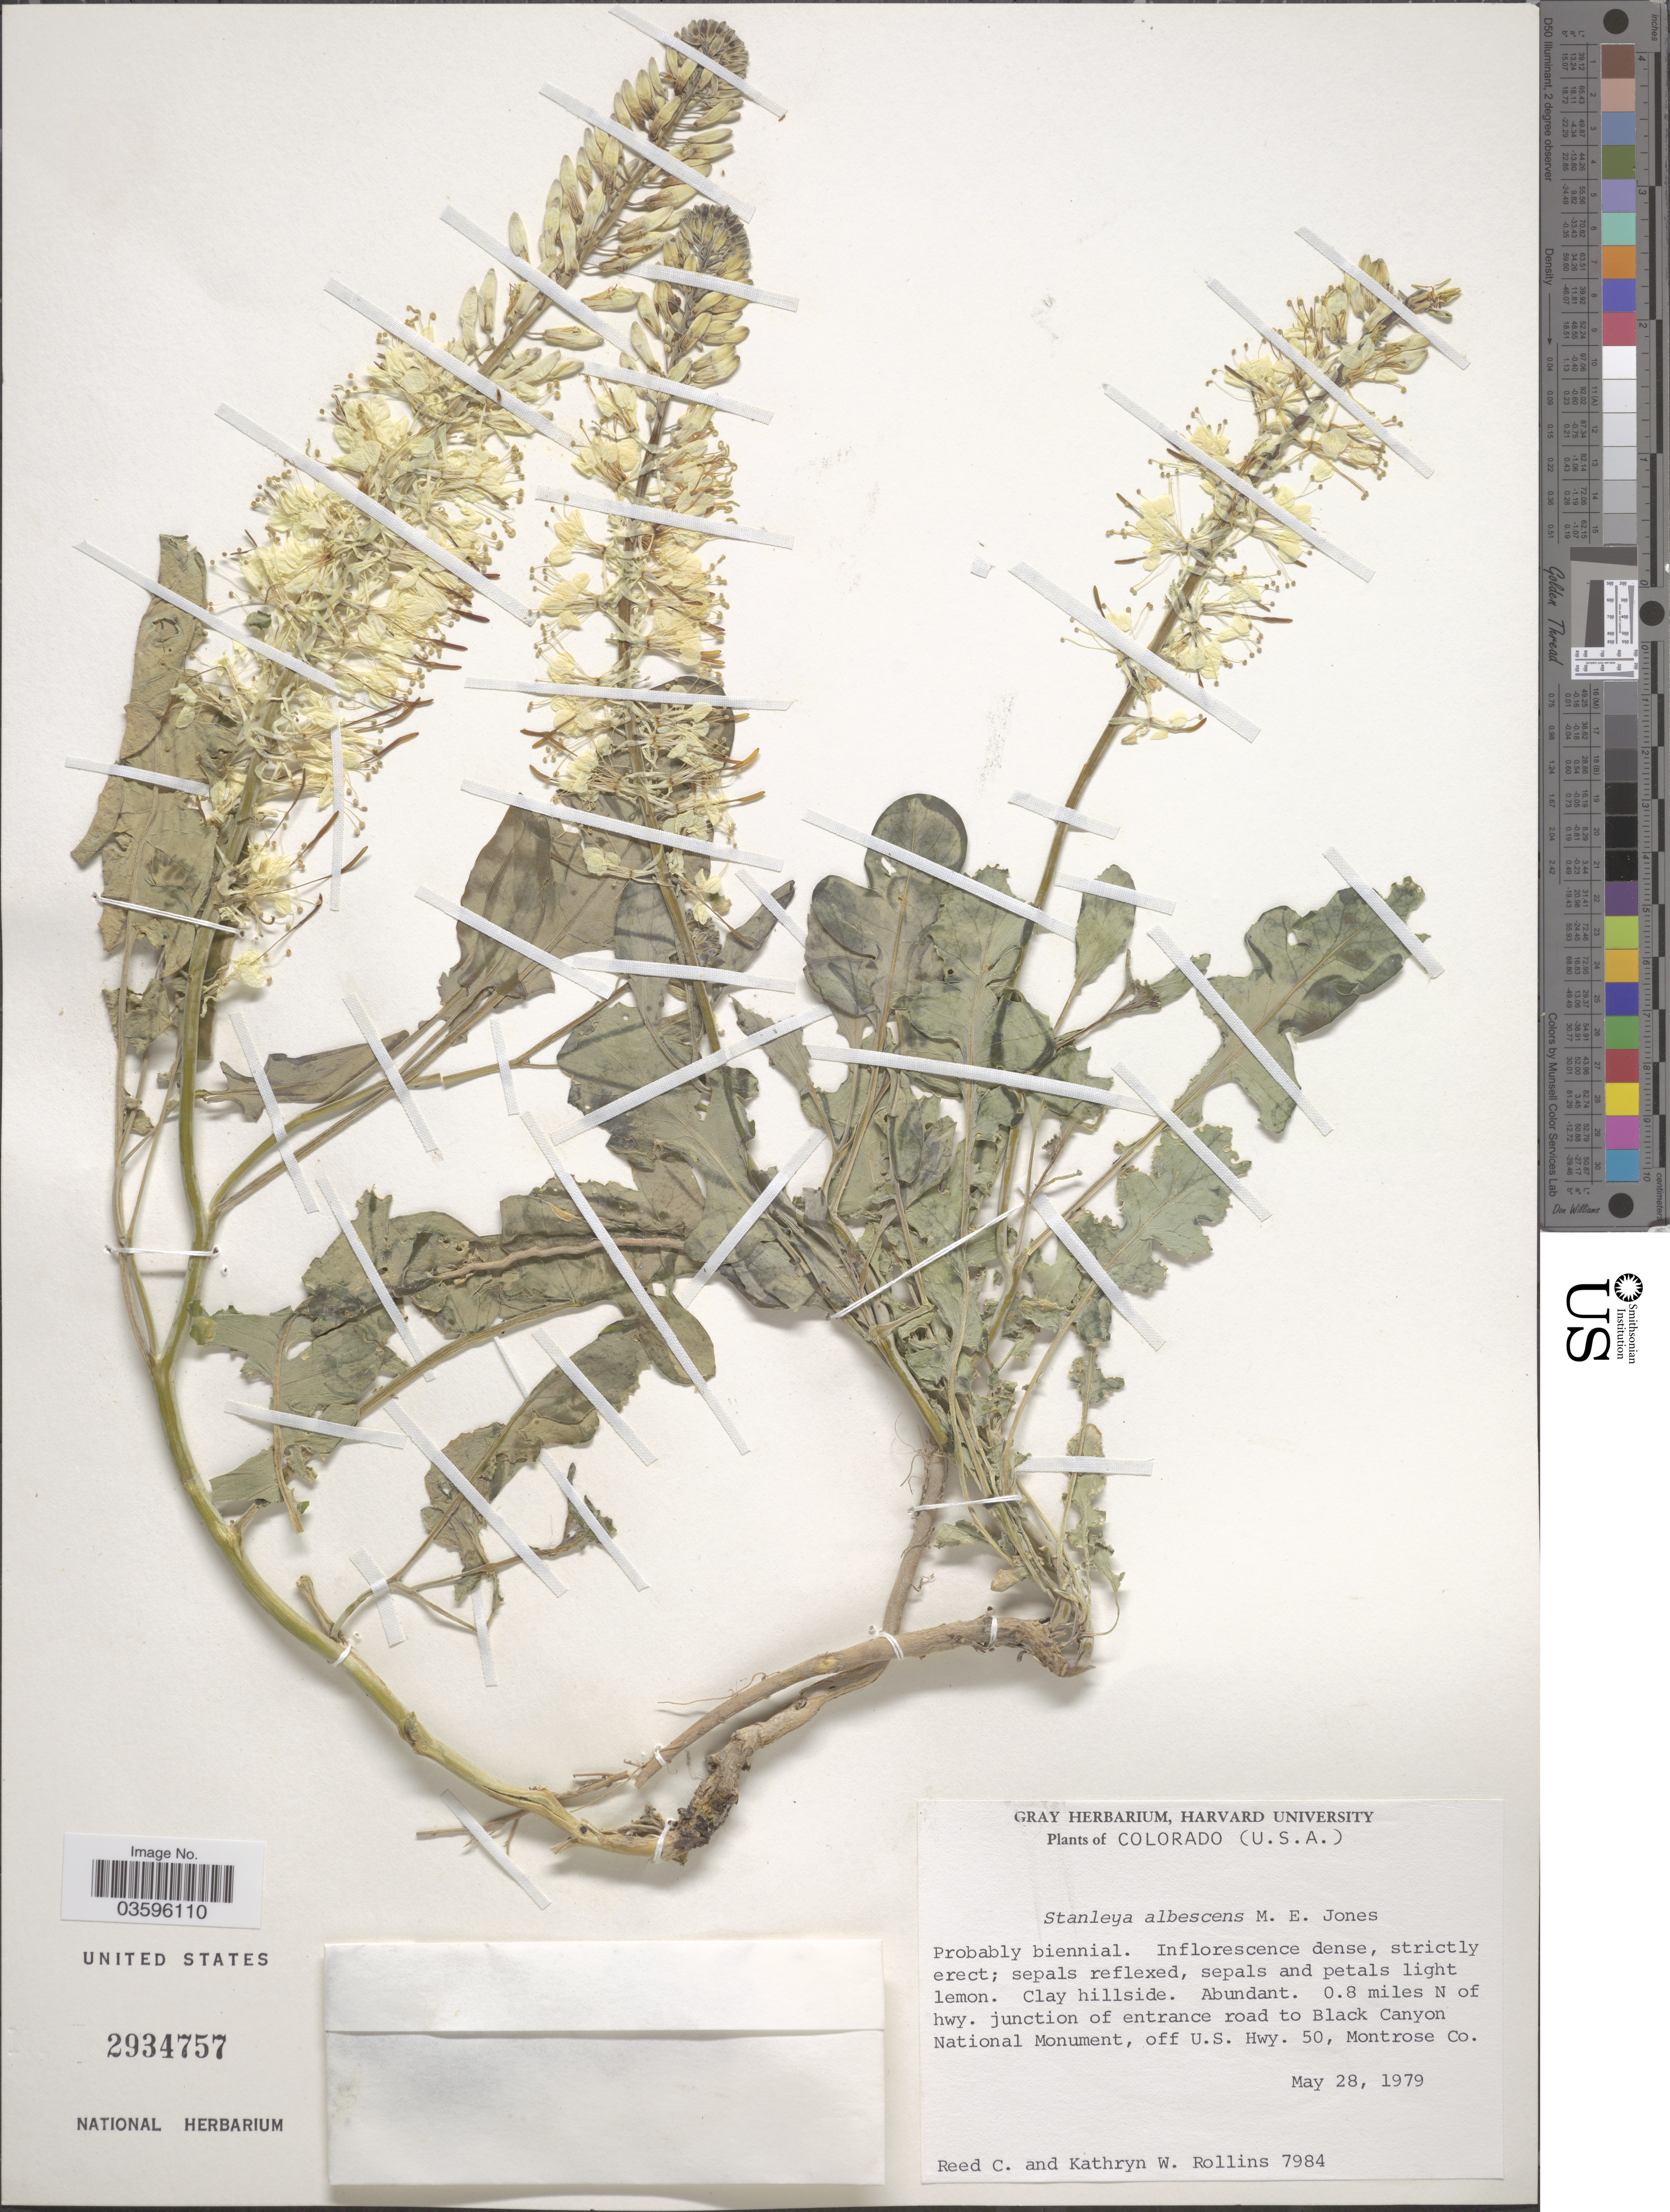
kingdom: Plantae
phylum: Tracheophyta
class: Magnoliopsida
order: Brassicales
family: Brassicaceae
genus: Stanleya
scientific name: Stanleya albescens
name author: M.E. Jones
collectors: R. C. Rollins & K. W. Rollins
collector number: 7984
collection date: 1979-05-28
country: United States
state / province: Colorado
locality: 0.8 miles N of hwy. junction of entrance road to Black Canyon National Monument, off U.S. Hwy. 50, Montrose Co.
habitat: clay hillsides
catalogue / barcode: US 2934757